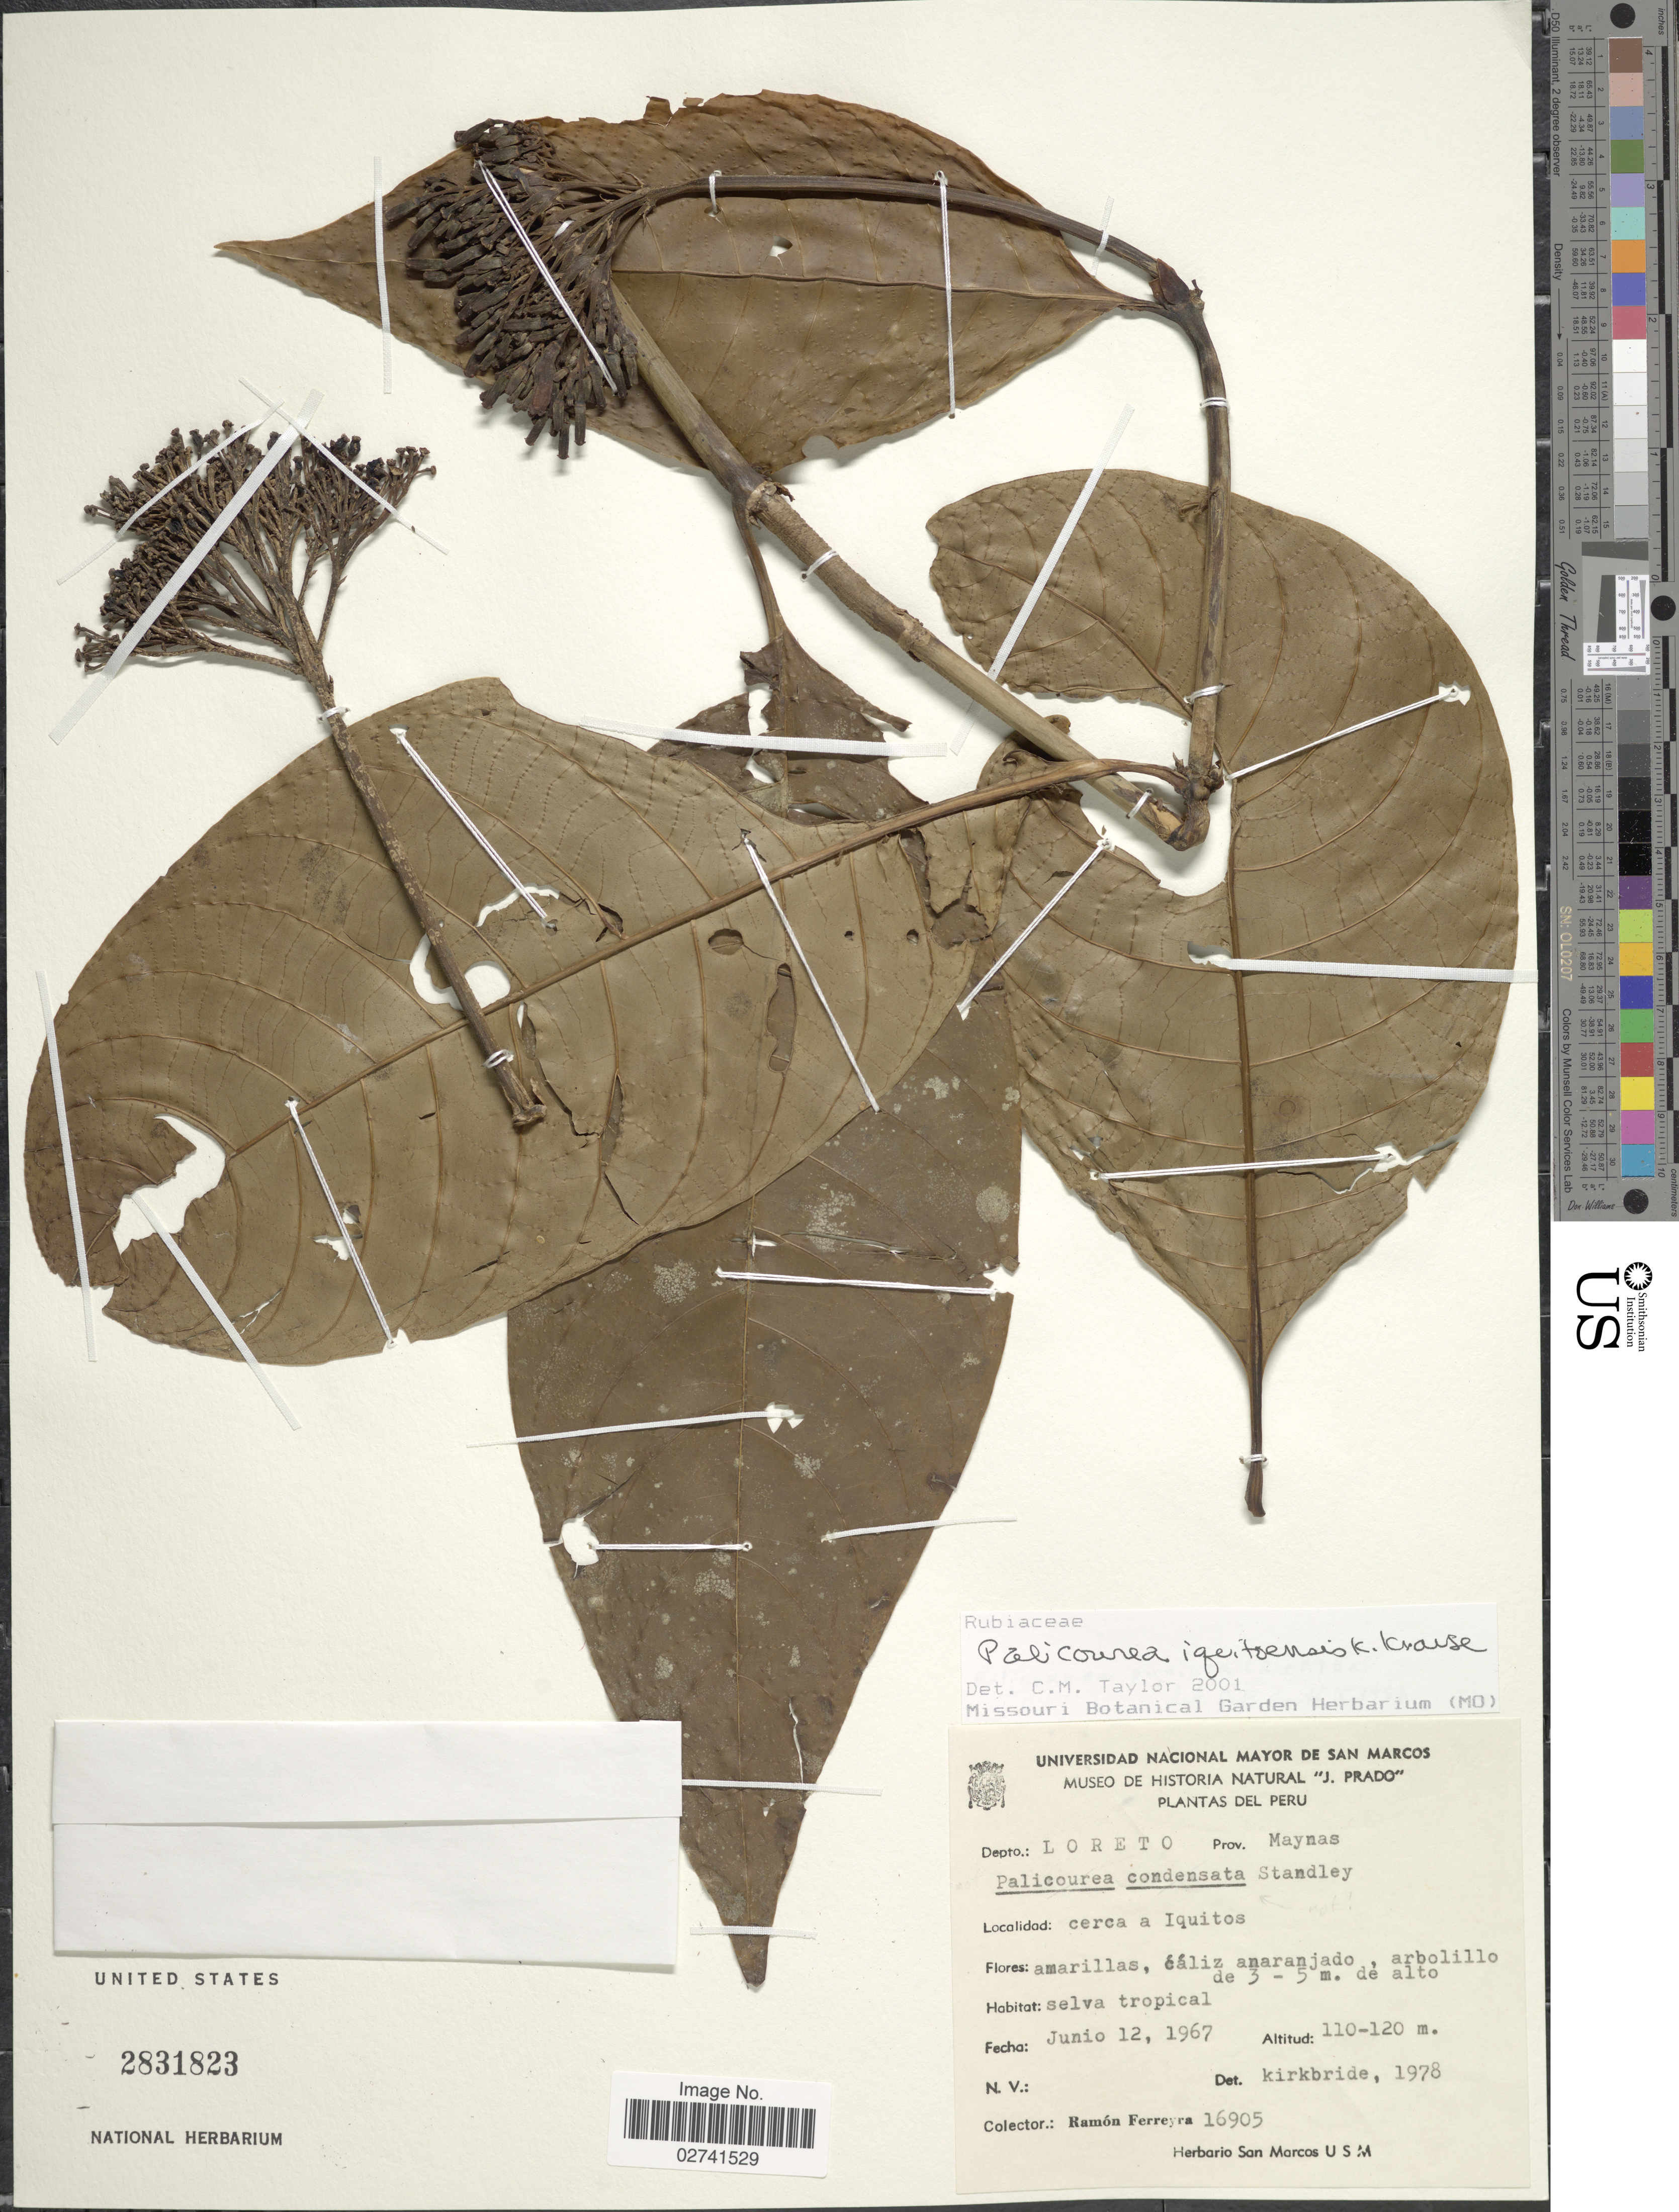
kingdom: Plantae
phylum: Tracheophyta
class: Magnoliopsida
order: Gentianales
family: Rubiaceae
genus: Palicourea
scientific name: Palicourea iquitoensis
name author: K. Krause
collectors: R. A. Ferreyra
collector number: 16905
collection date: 1967-06-12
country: Peru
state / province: Loreto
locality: Depto: Loreto, Prov. Maynas, cerca a Iquitos, selva tropical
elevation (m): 110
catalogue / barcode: US 2831823